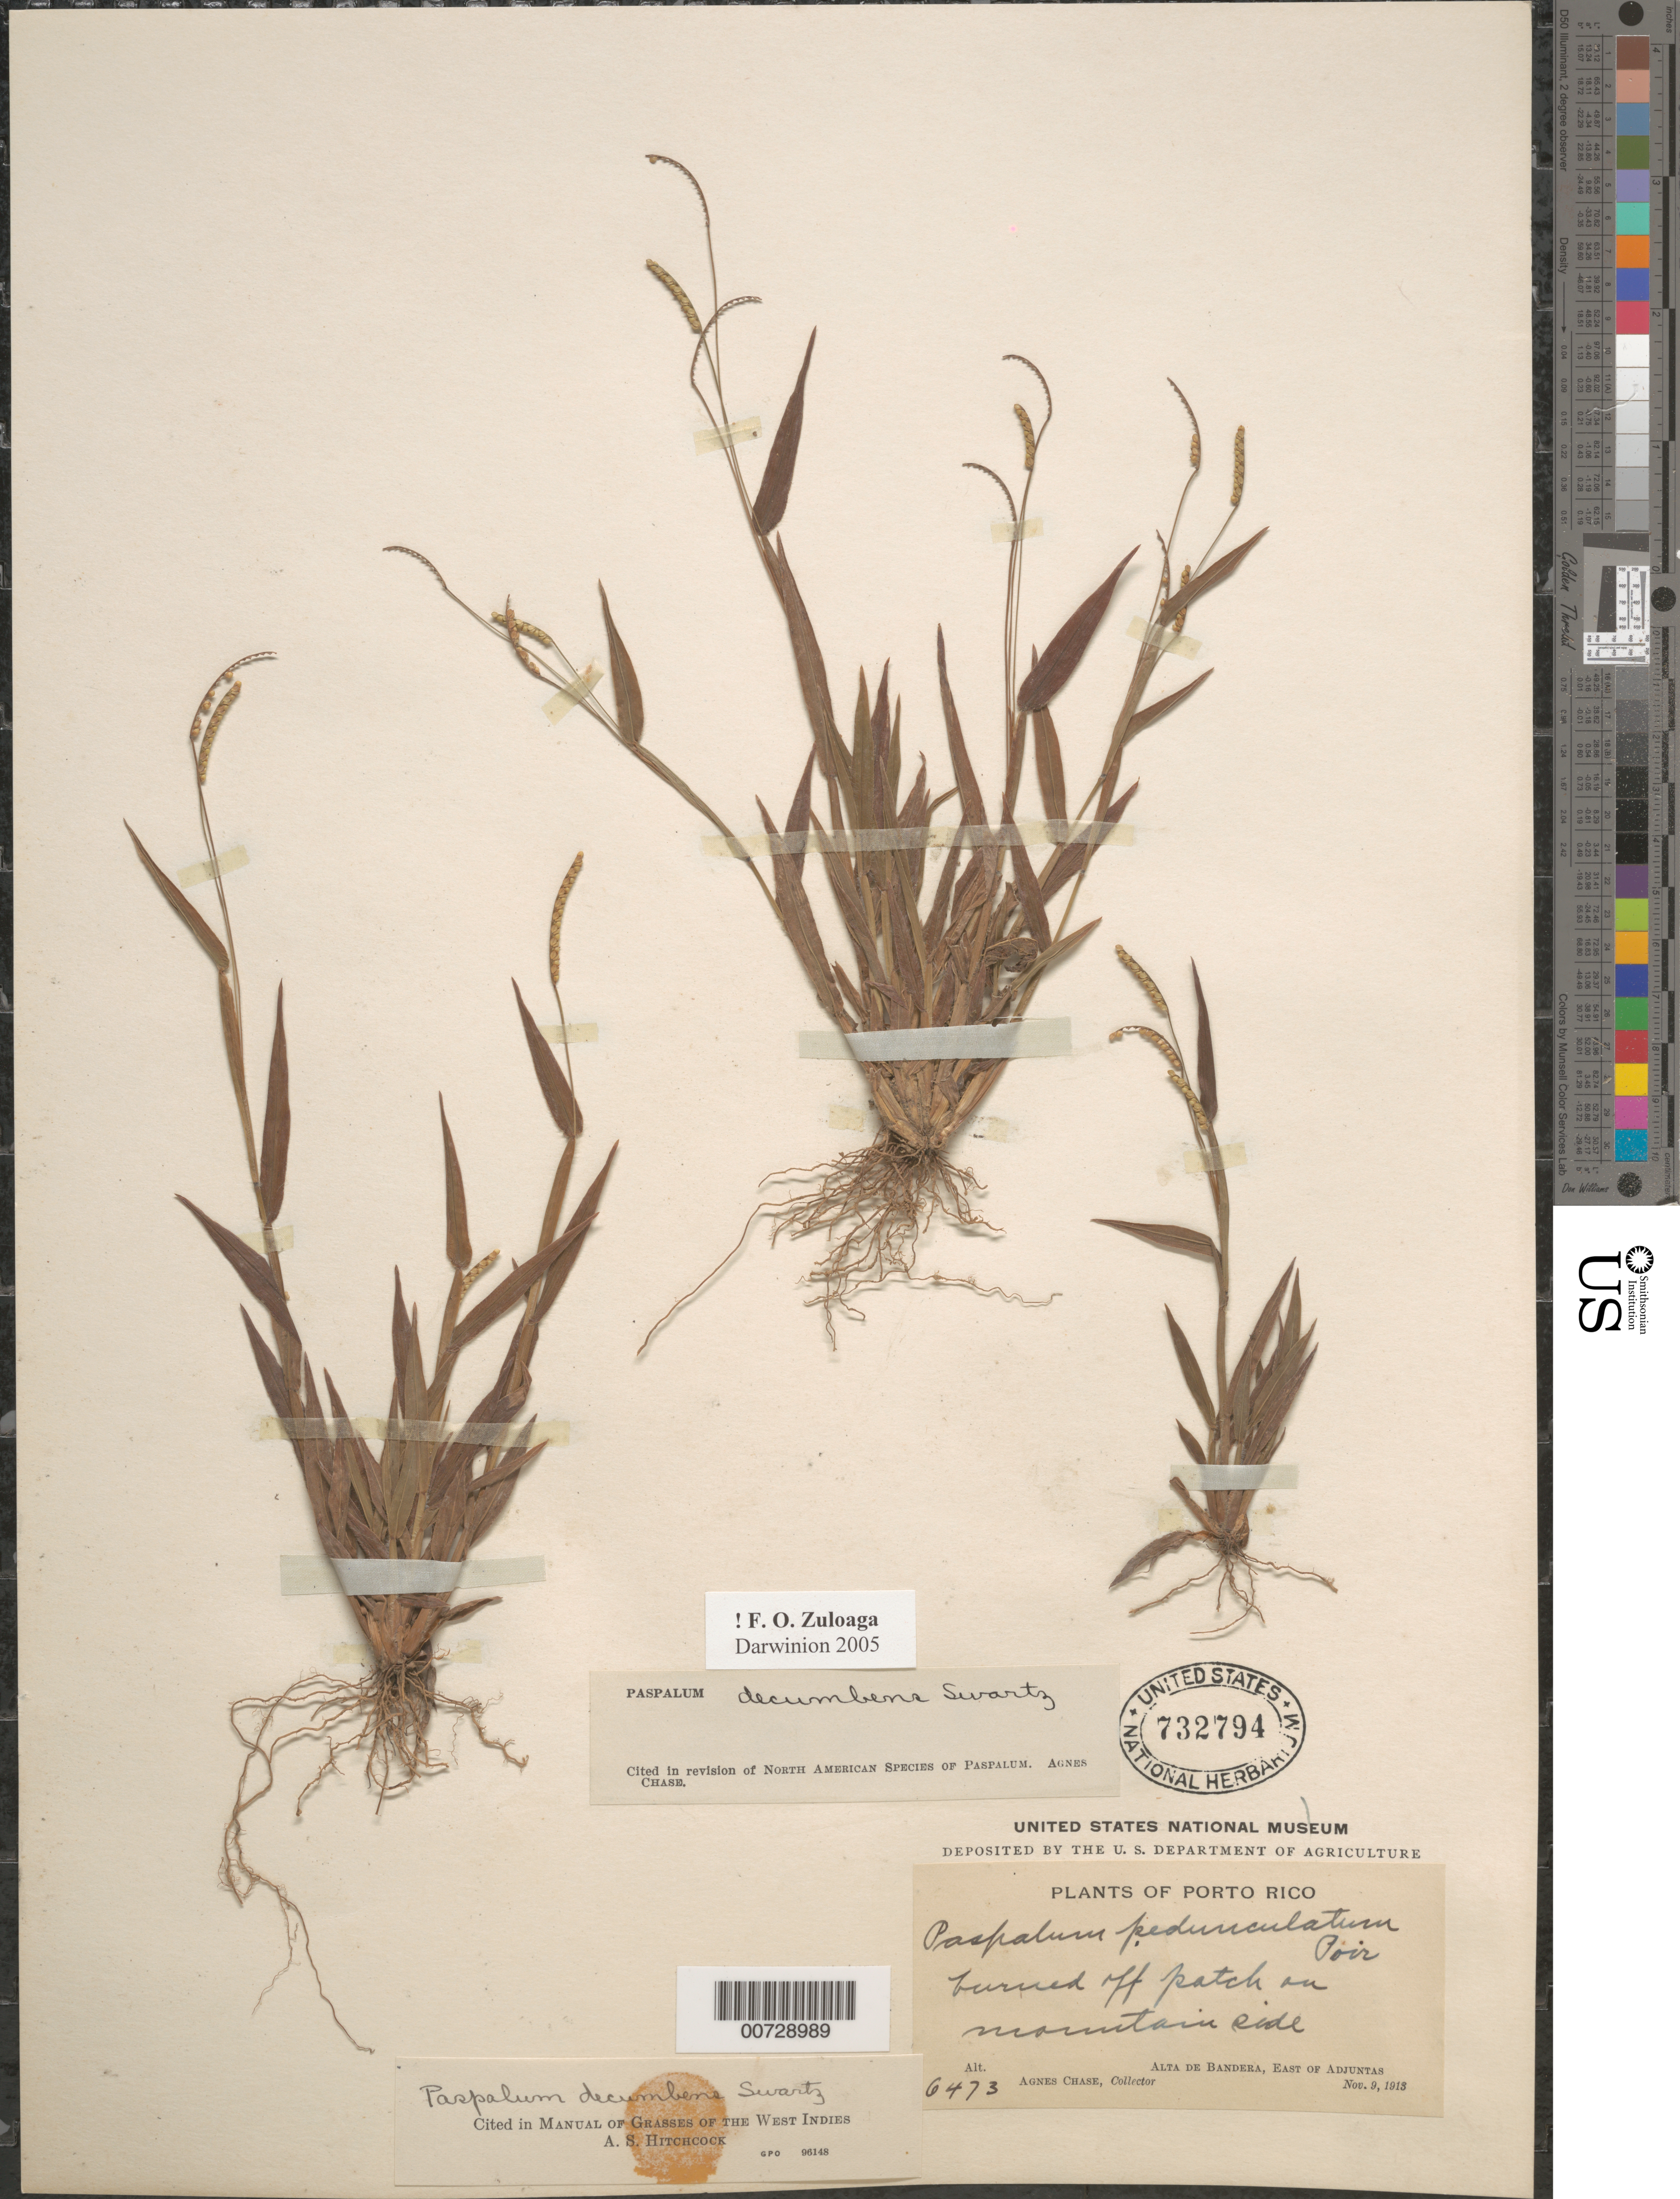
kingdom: Plantae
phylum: Tracheophyta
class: Liliopsida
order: Poales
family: Poaceae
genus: Paspalum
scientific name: Paspalum decumbens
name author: Sw.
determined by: Chase, [M.] Agnes, (US)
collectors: A. Chase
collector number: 6473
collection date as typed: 09 Nov 1913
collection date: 1913-11-09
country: Puerto Rico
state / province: Adjuntas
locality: Alta de Bandera, East of Adjuntas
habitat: Burned off patch of mountain side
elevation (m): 700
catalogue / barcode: US 732794